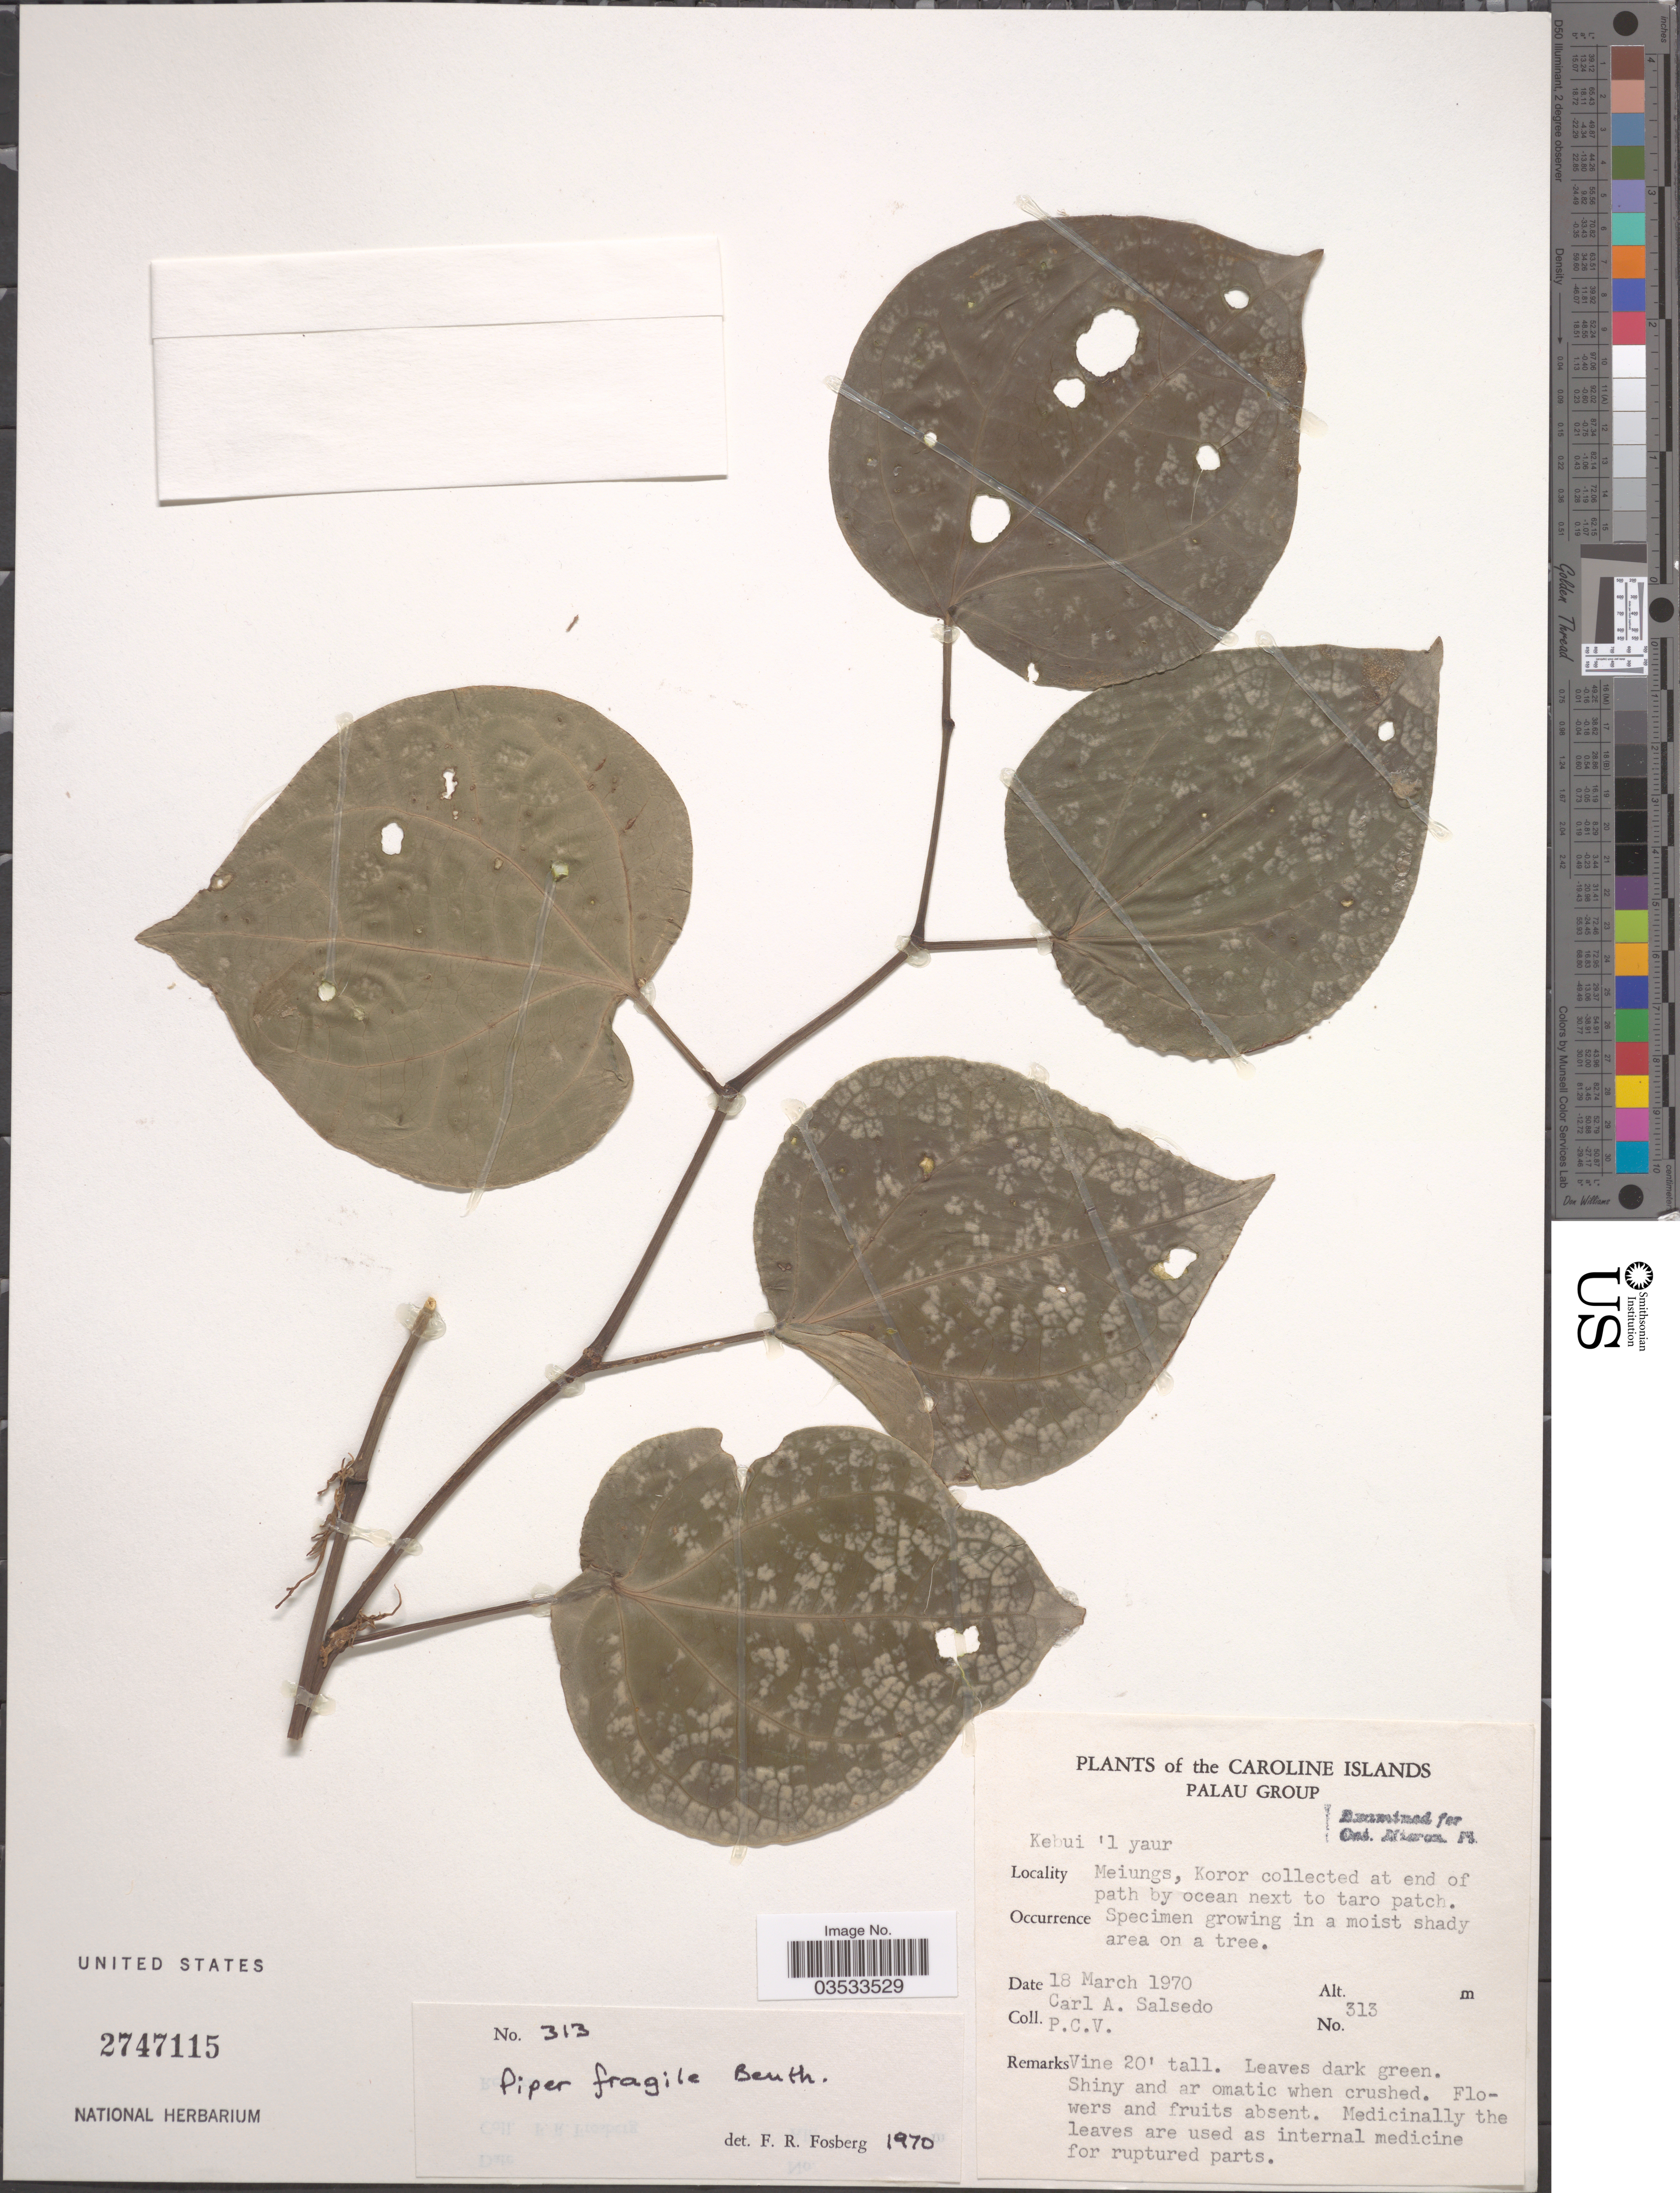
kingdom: Plantae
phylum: Tracheophyta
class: Magnoliopsida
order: Piperales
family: Piperaceae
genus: Piper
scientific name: Piper fragile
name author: Benth.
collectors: C.A. Salsedo & P. C. V.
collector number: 313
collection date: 1970-03-18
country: Palau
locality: The Caroline Islands. Palau Group. Meiungs, Koror, at end of path by ocean next to taro patch.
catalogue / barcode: US 2747115